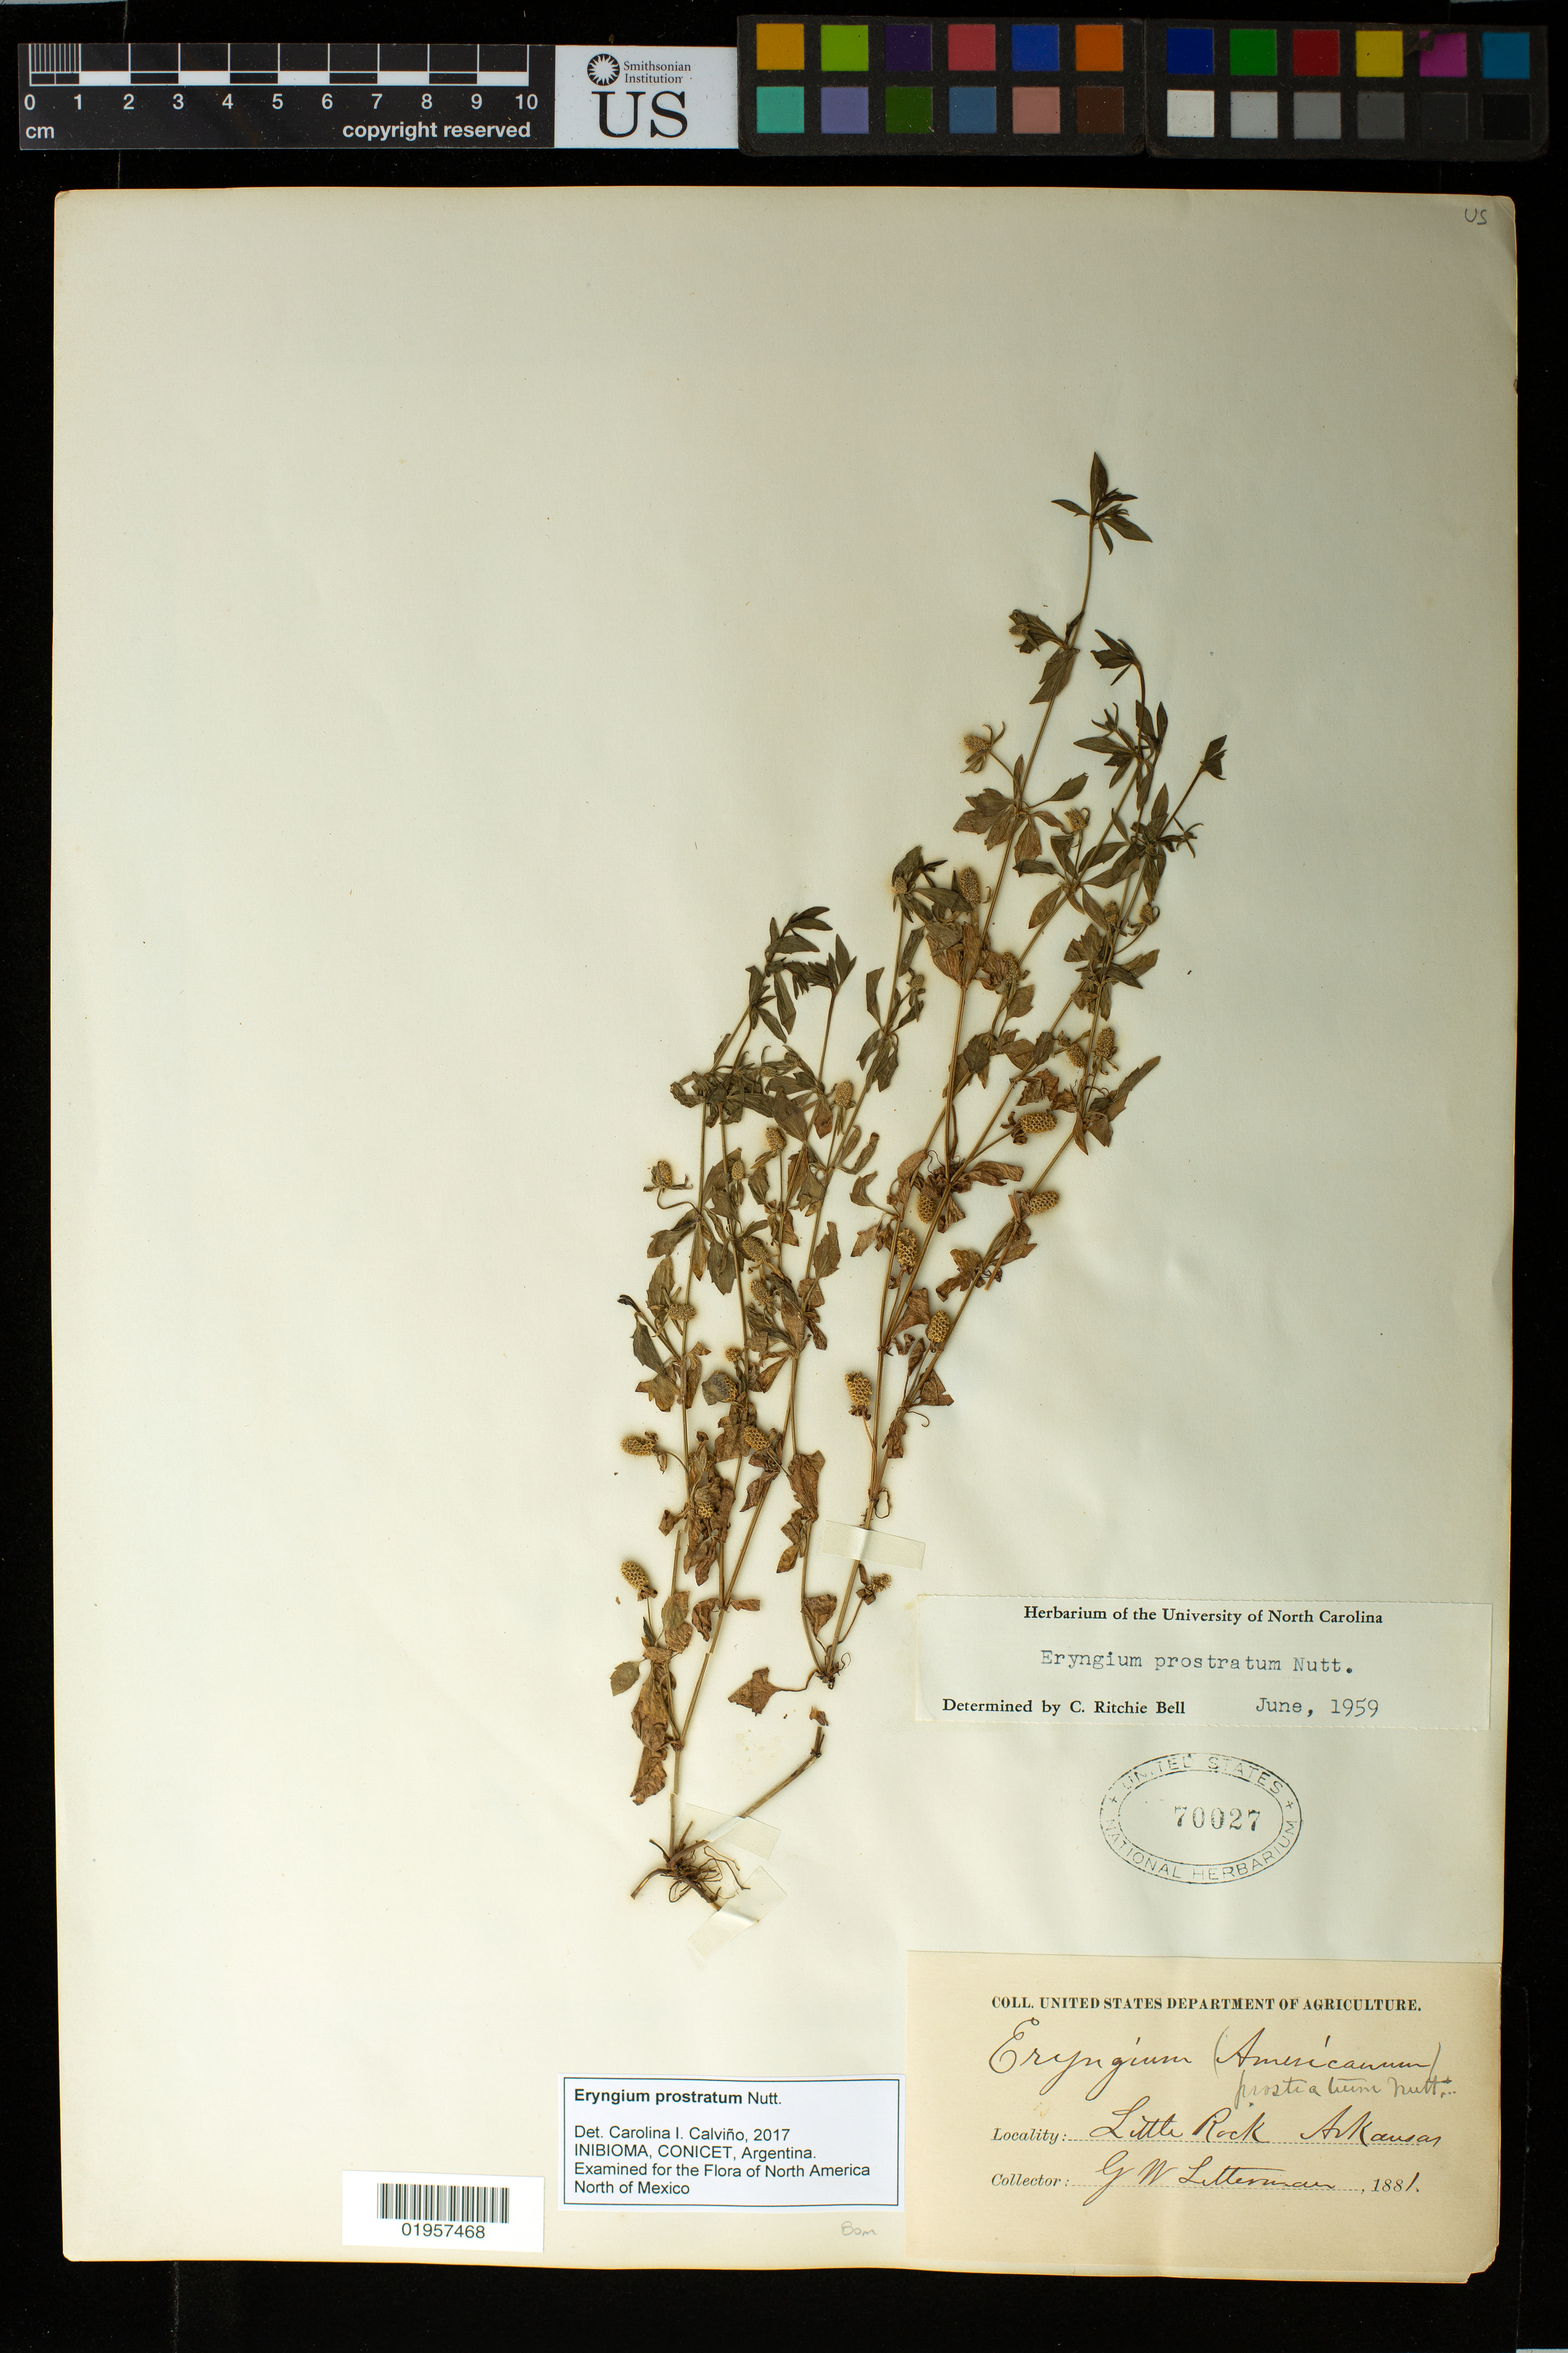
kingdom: Plantae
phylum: Tracheophyta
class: Magnoliopsida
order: Apiales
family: Apiaceae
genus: Eryngium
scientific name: Eryngium prostratum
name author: Nutt. ex DC.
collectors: G. W. Letterman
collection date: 1881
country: United States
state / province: Arkansas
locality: Little Rock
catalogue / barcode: US 70027